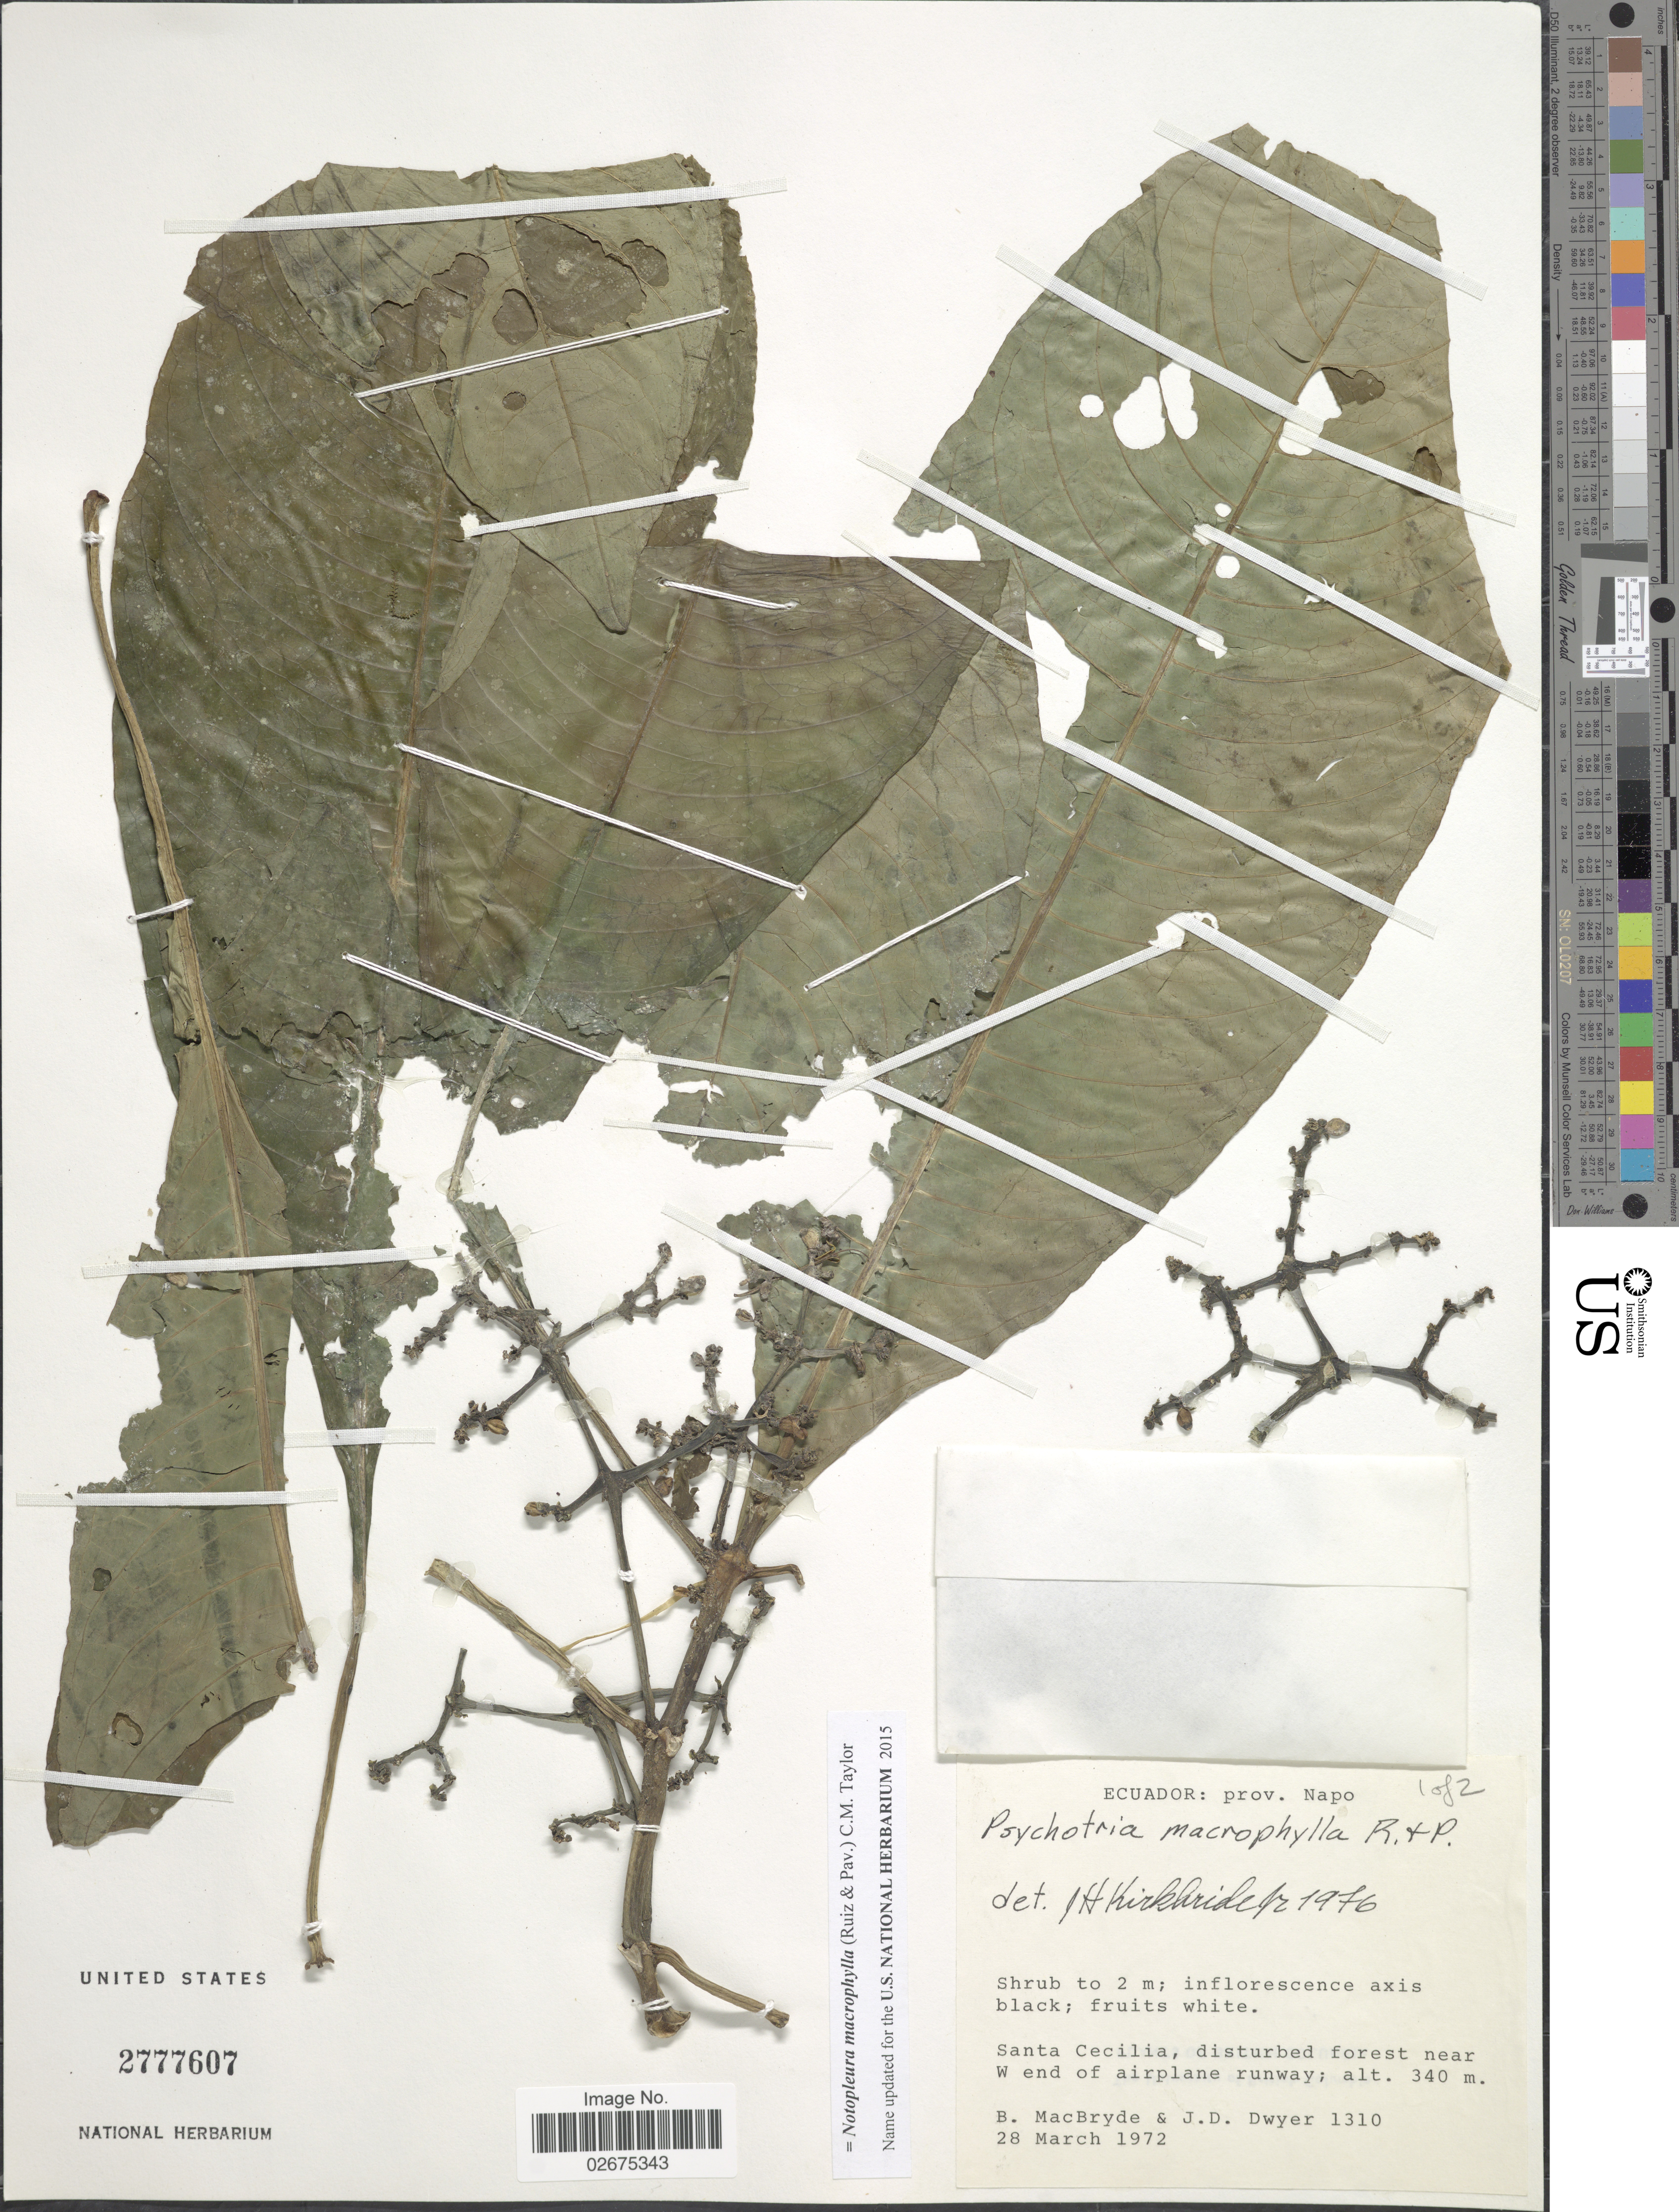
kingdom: Plantae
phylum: Tracheophyta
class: Magnoliopsida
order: Gentianales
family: Rubiaceae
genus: Notopleura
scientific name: Notopleura macrophylla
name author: (Ruiz & Pav.) C.M. Taylor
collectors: B. MacBryde & J. D. Dwyer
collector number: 1310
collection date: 1972-03-28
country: Ecuador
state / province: Napo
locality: Santa Cecilia, disturbed forest near W end of airplane runway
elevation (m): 340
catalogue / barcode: US 2777607